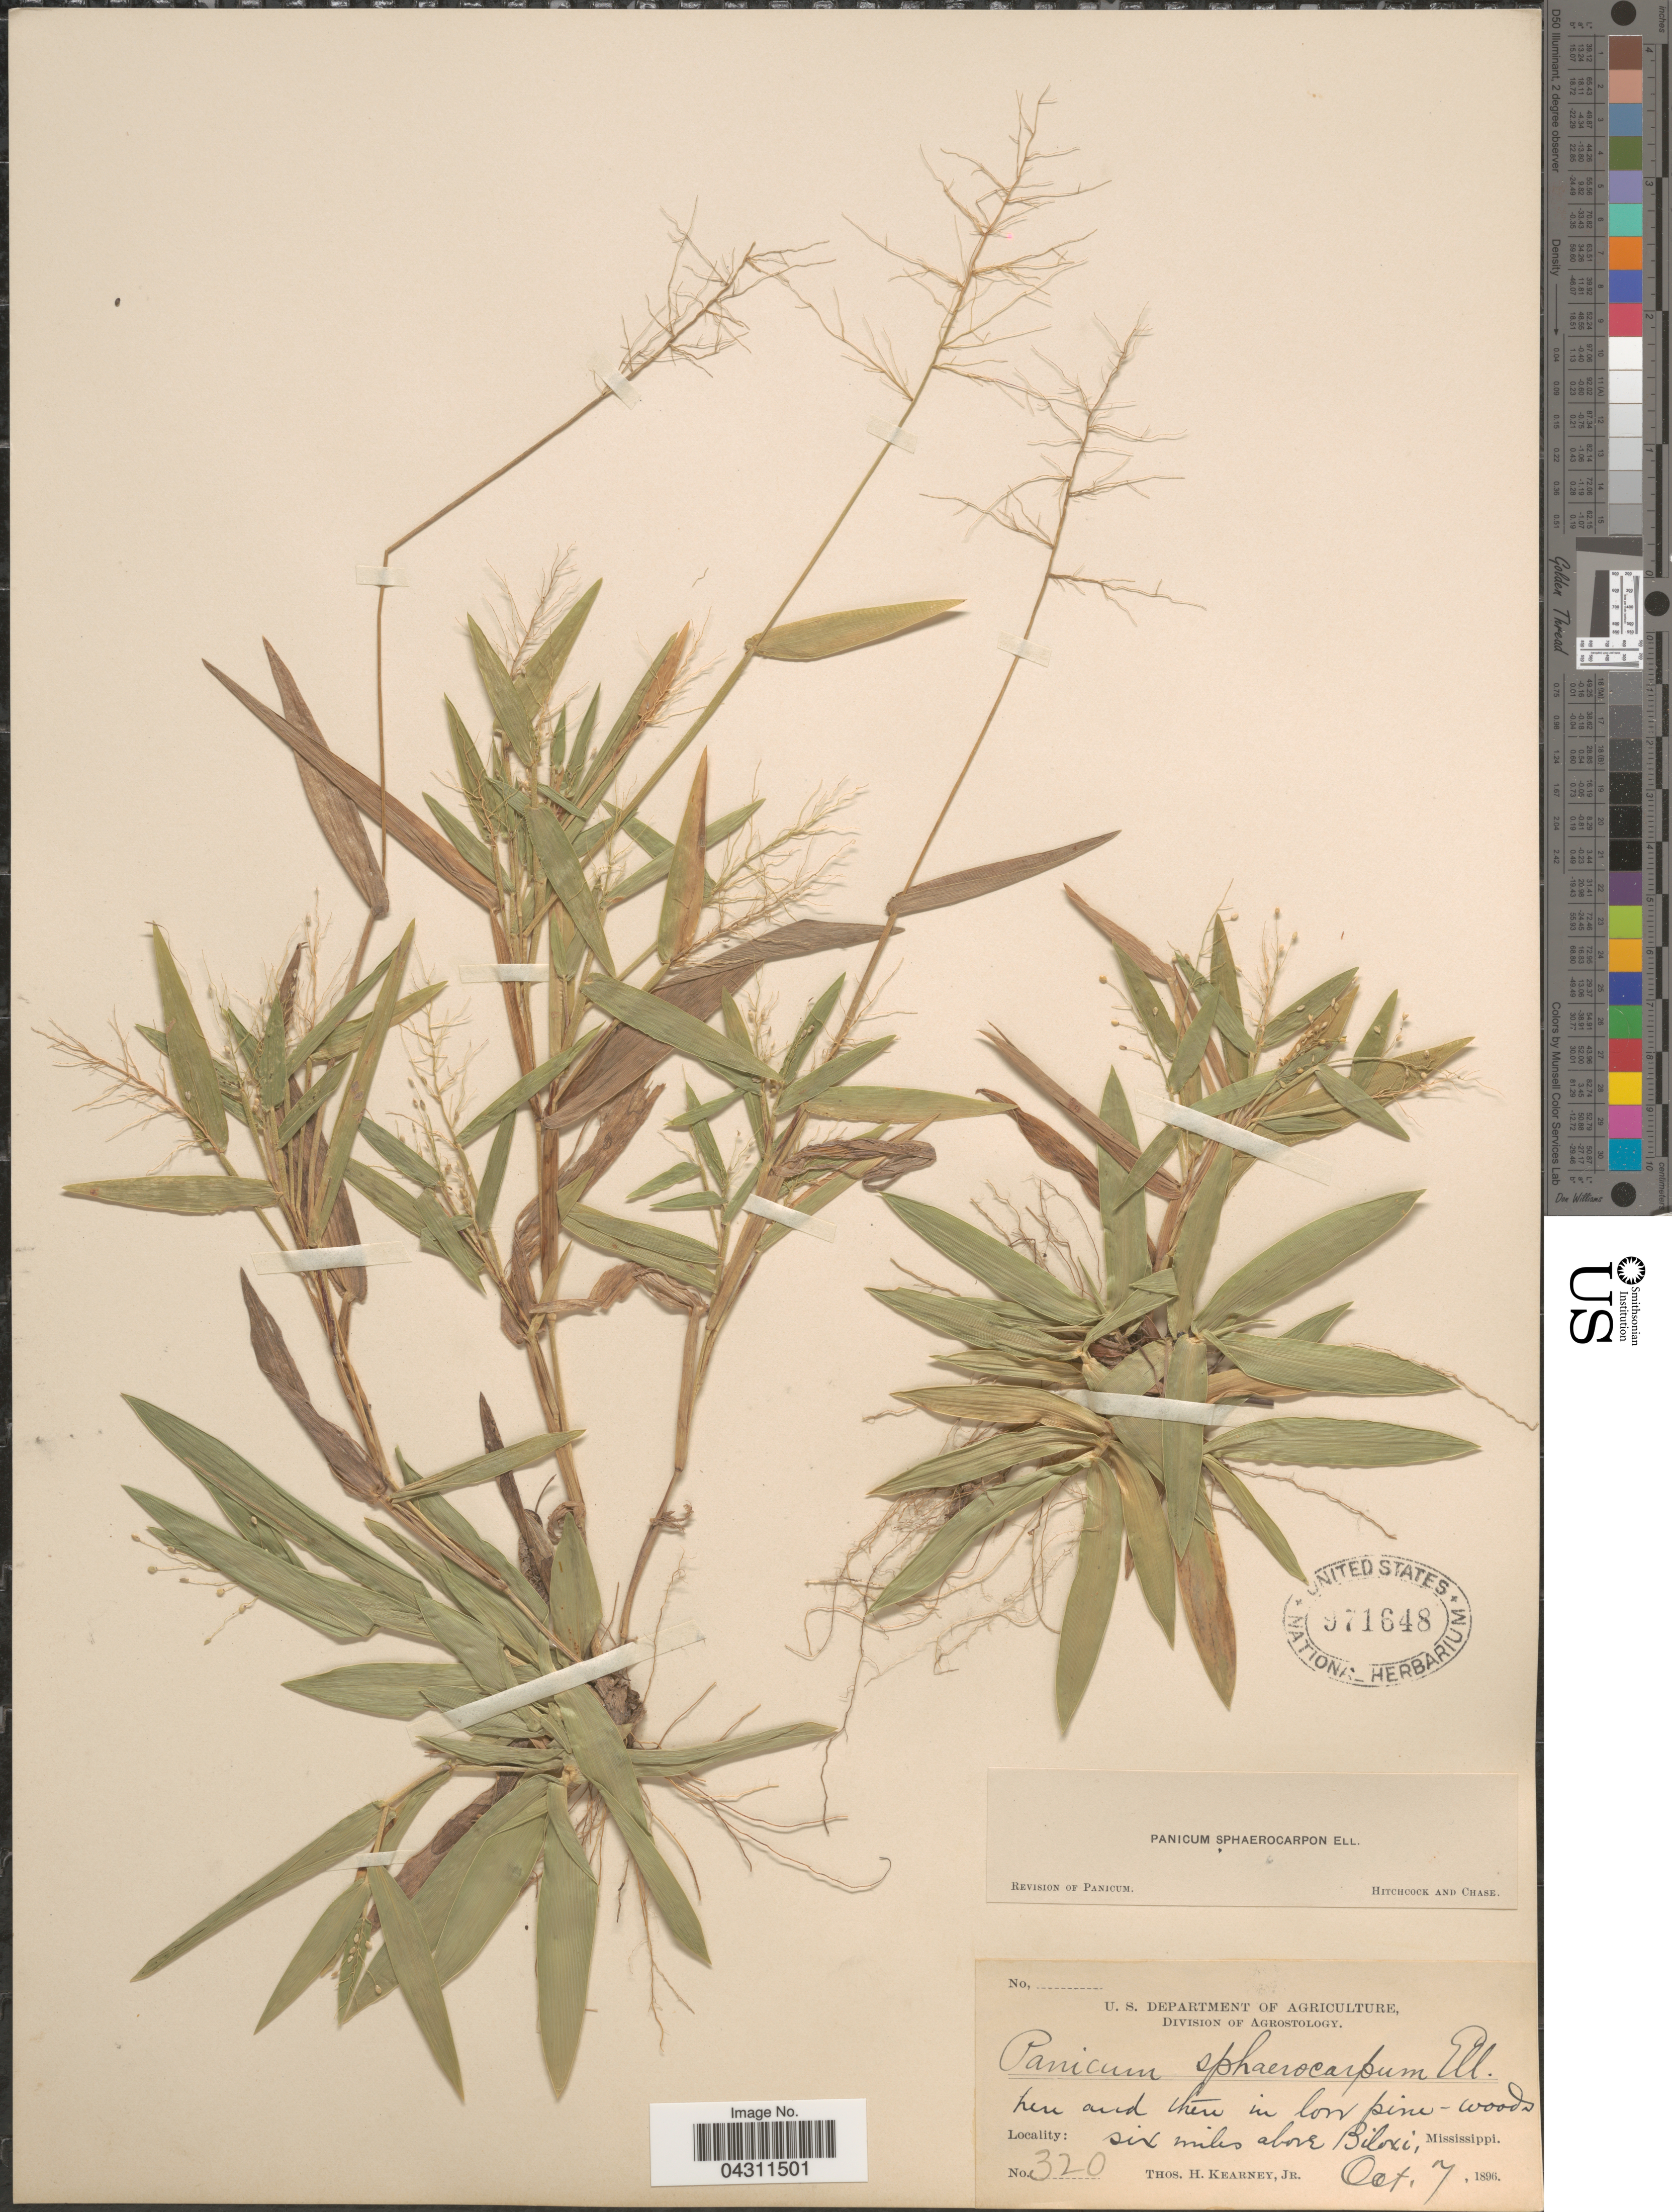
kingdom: Plantae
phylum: Tracheophyta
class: Liliopsida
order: Poales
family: Poaceae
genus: Dichanthelium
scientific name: Dichanthelium sphaerocarpon var. sphaerocarpon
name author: (Elliott) Gould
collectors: T. H. Kearney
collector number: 320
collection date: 1896-10-07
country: United States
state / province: Mississippi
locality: Here and there in low pine-woods. Six miles above Biloxi.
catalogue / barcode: US 971648